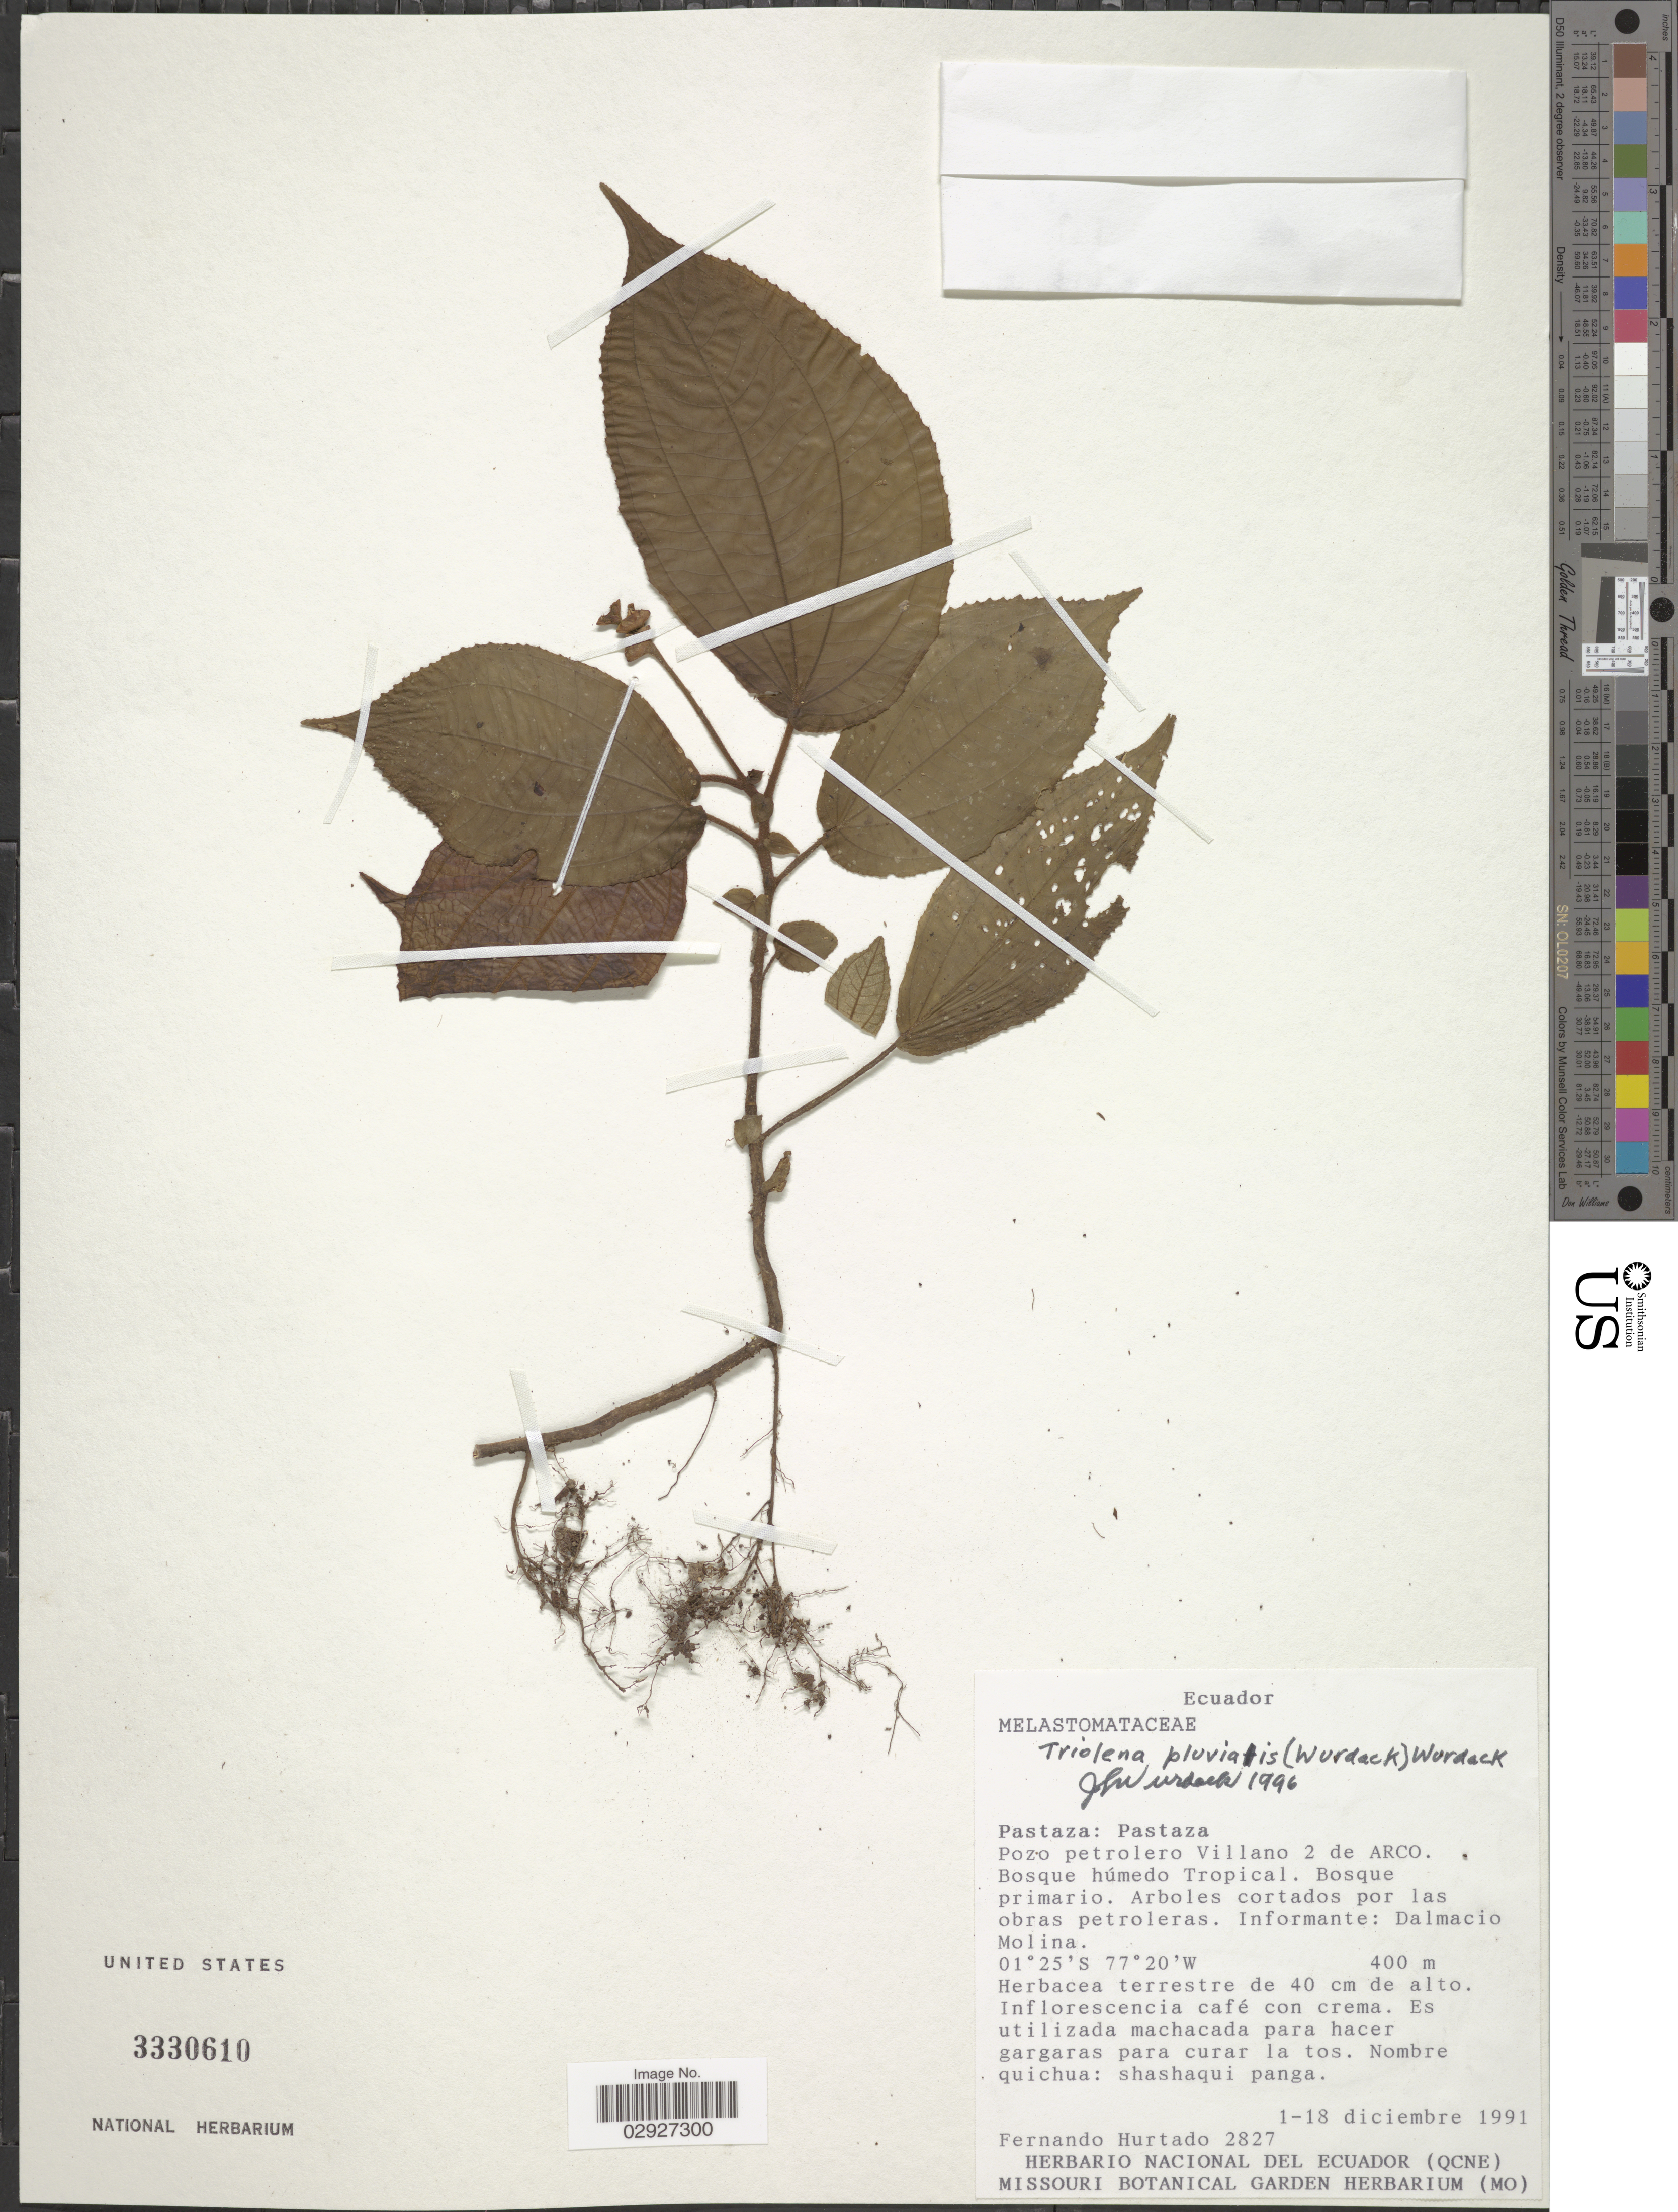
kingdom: Plantae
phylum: Tracheophyta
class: Magnoliopsida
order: Myrtales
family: Melastomataceae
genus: Triolena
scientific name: Triolena pluvialis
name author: (Wurdack) Wurdack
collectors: F. Hurtado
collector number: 2827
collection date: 1991-12-01/1991-12-18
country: Ecuador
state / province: Pastaza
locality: Pozo petrolero Villano 2 de Arco.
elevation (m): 400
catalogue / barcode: US 3330610